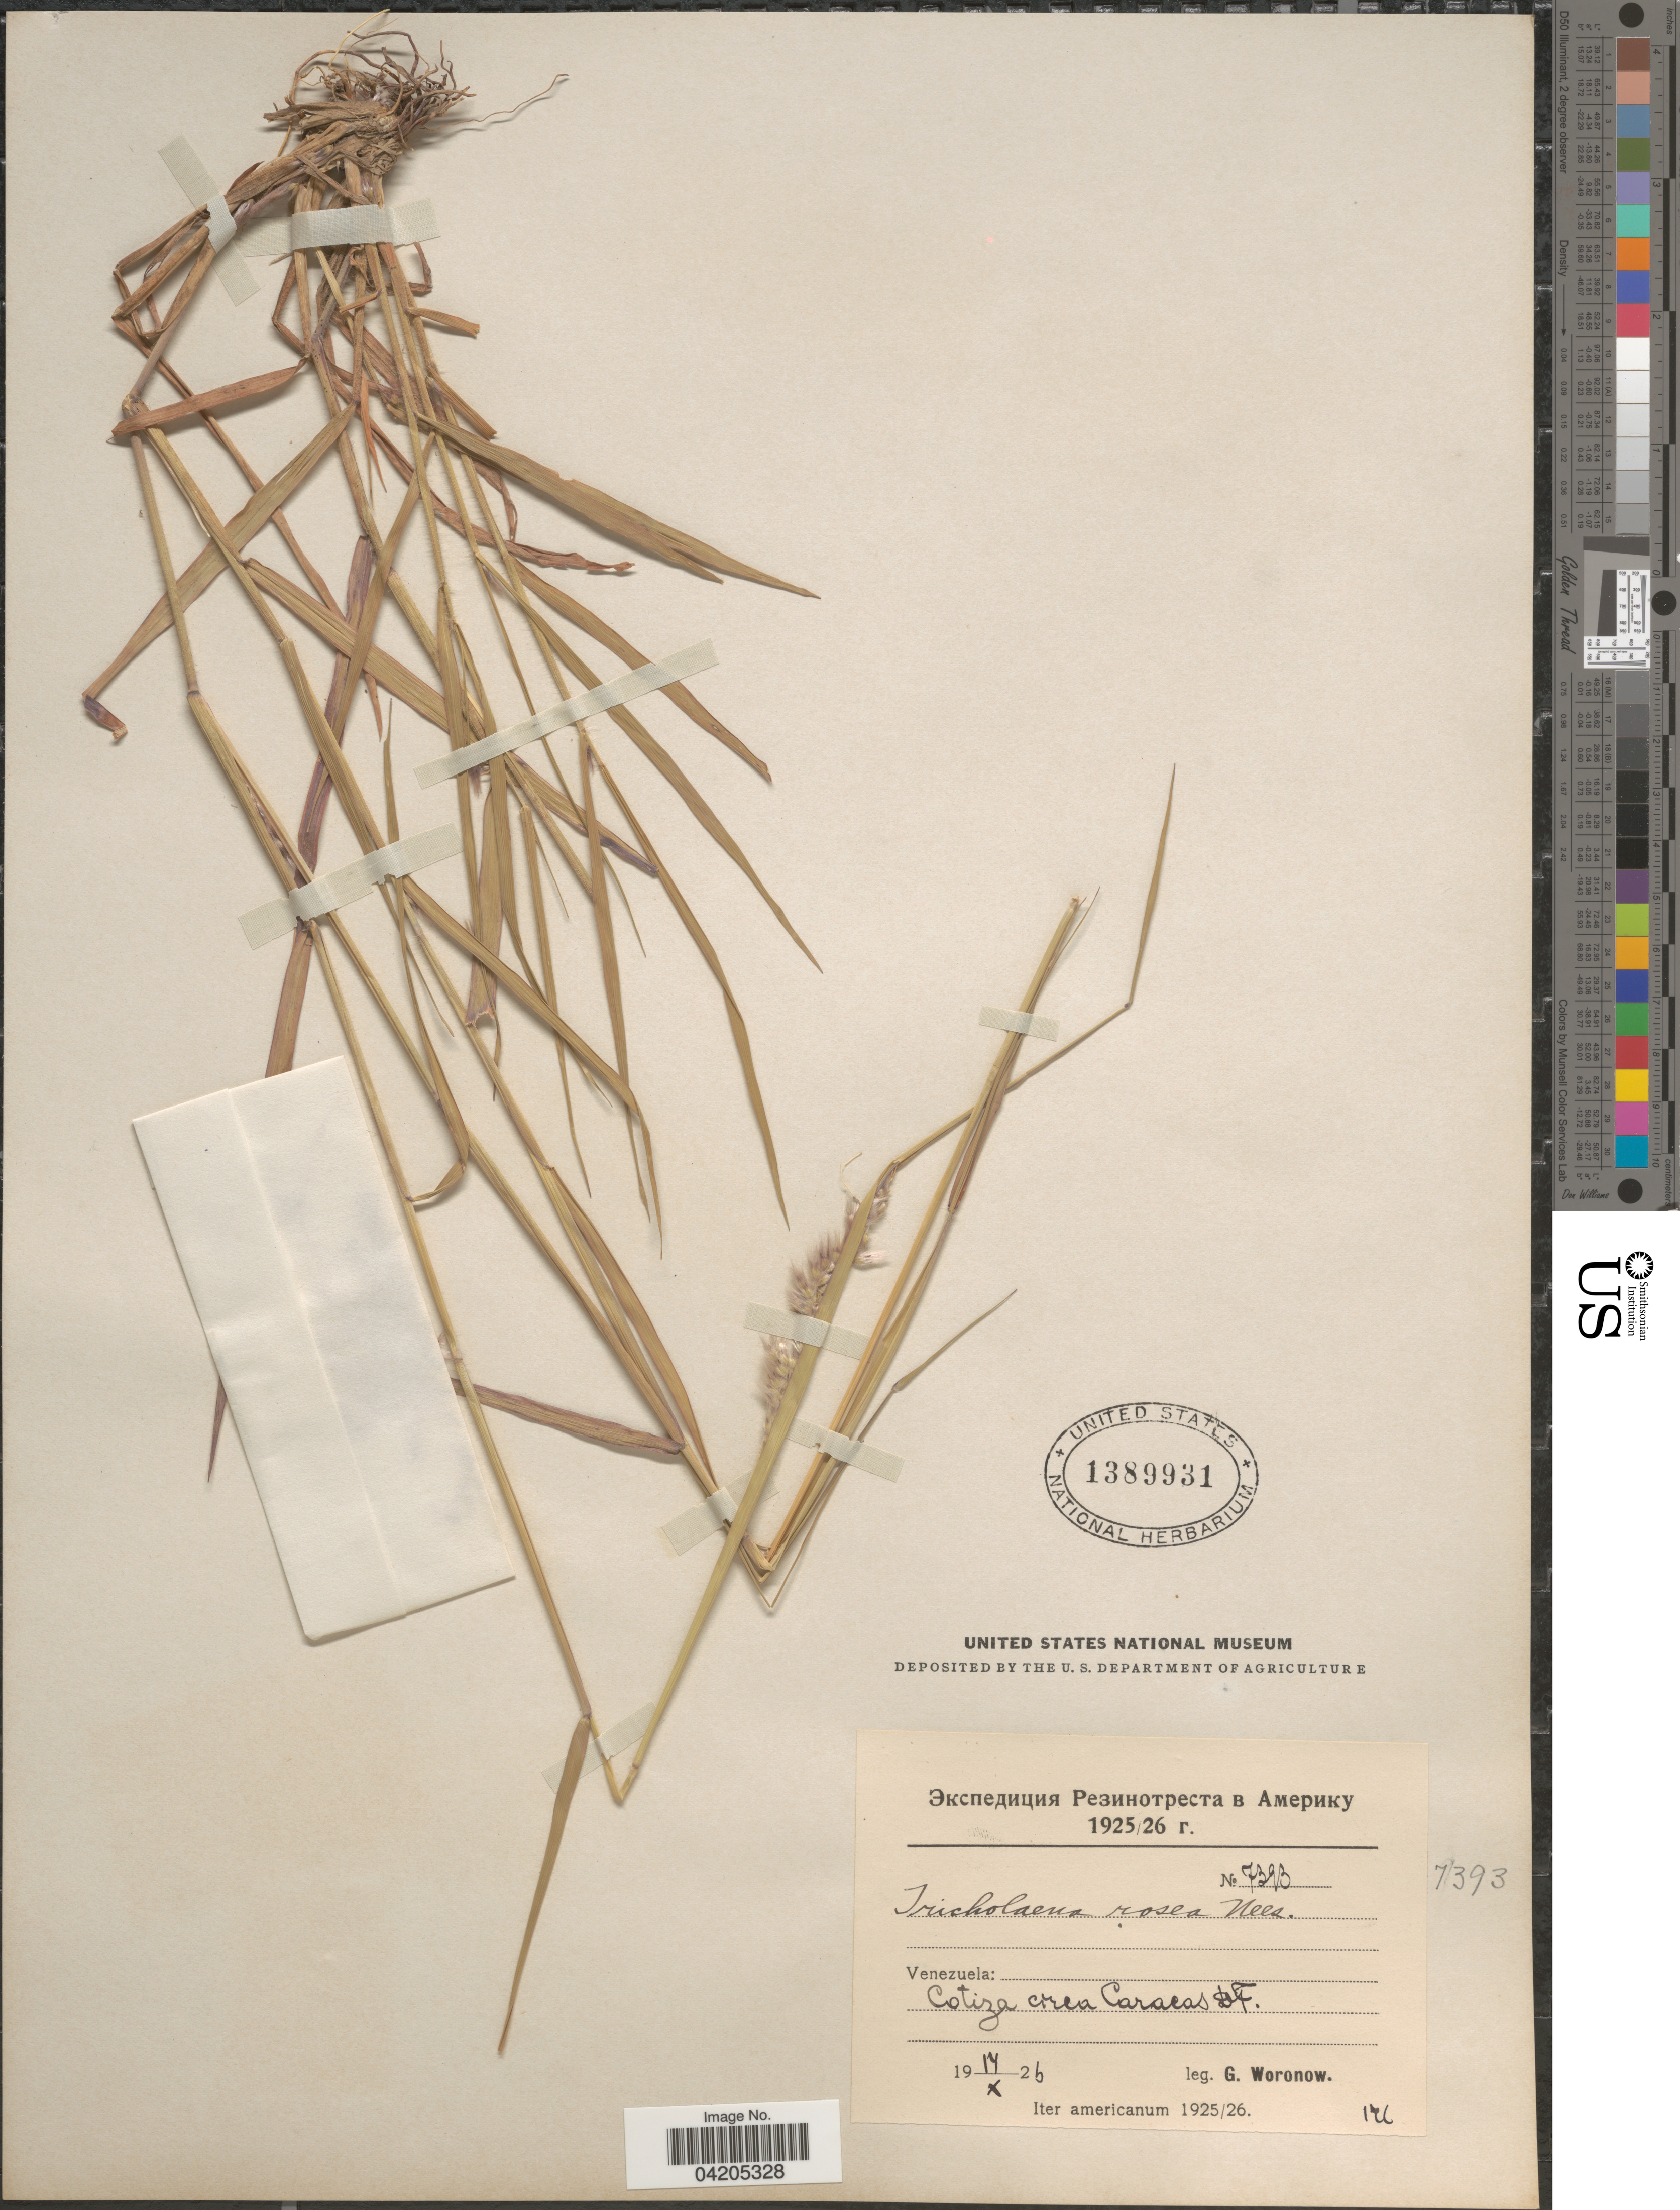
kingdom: Plantae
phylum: Tracheophyta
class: Liliopsida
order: Poales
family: Poaceae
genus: Melinis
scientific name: Melinis repens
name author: (Willd.) Zizka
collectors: G. Woronow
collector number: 7393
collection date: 1926-10-14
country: Venezuela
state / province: Distrito Federal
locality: Cotiza cerca Caracas DF. Iter americanum 1925/56.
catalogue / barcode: US 1389931